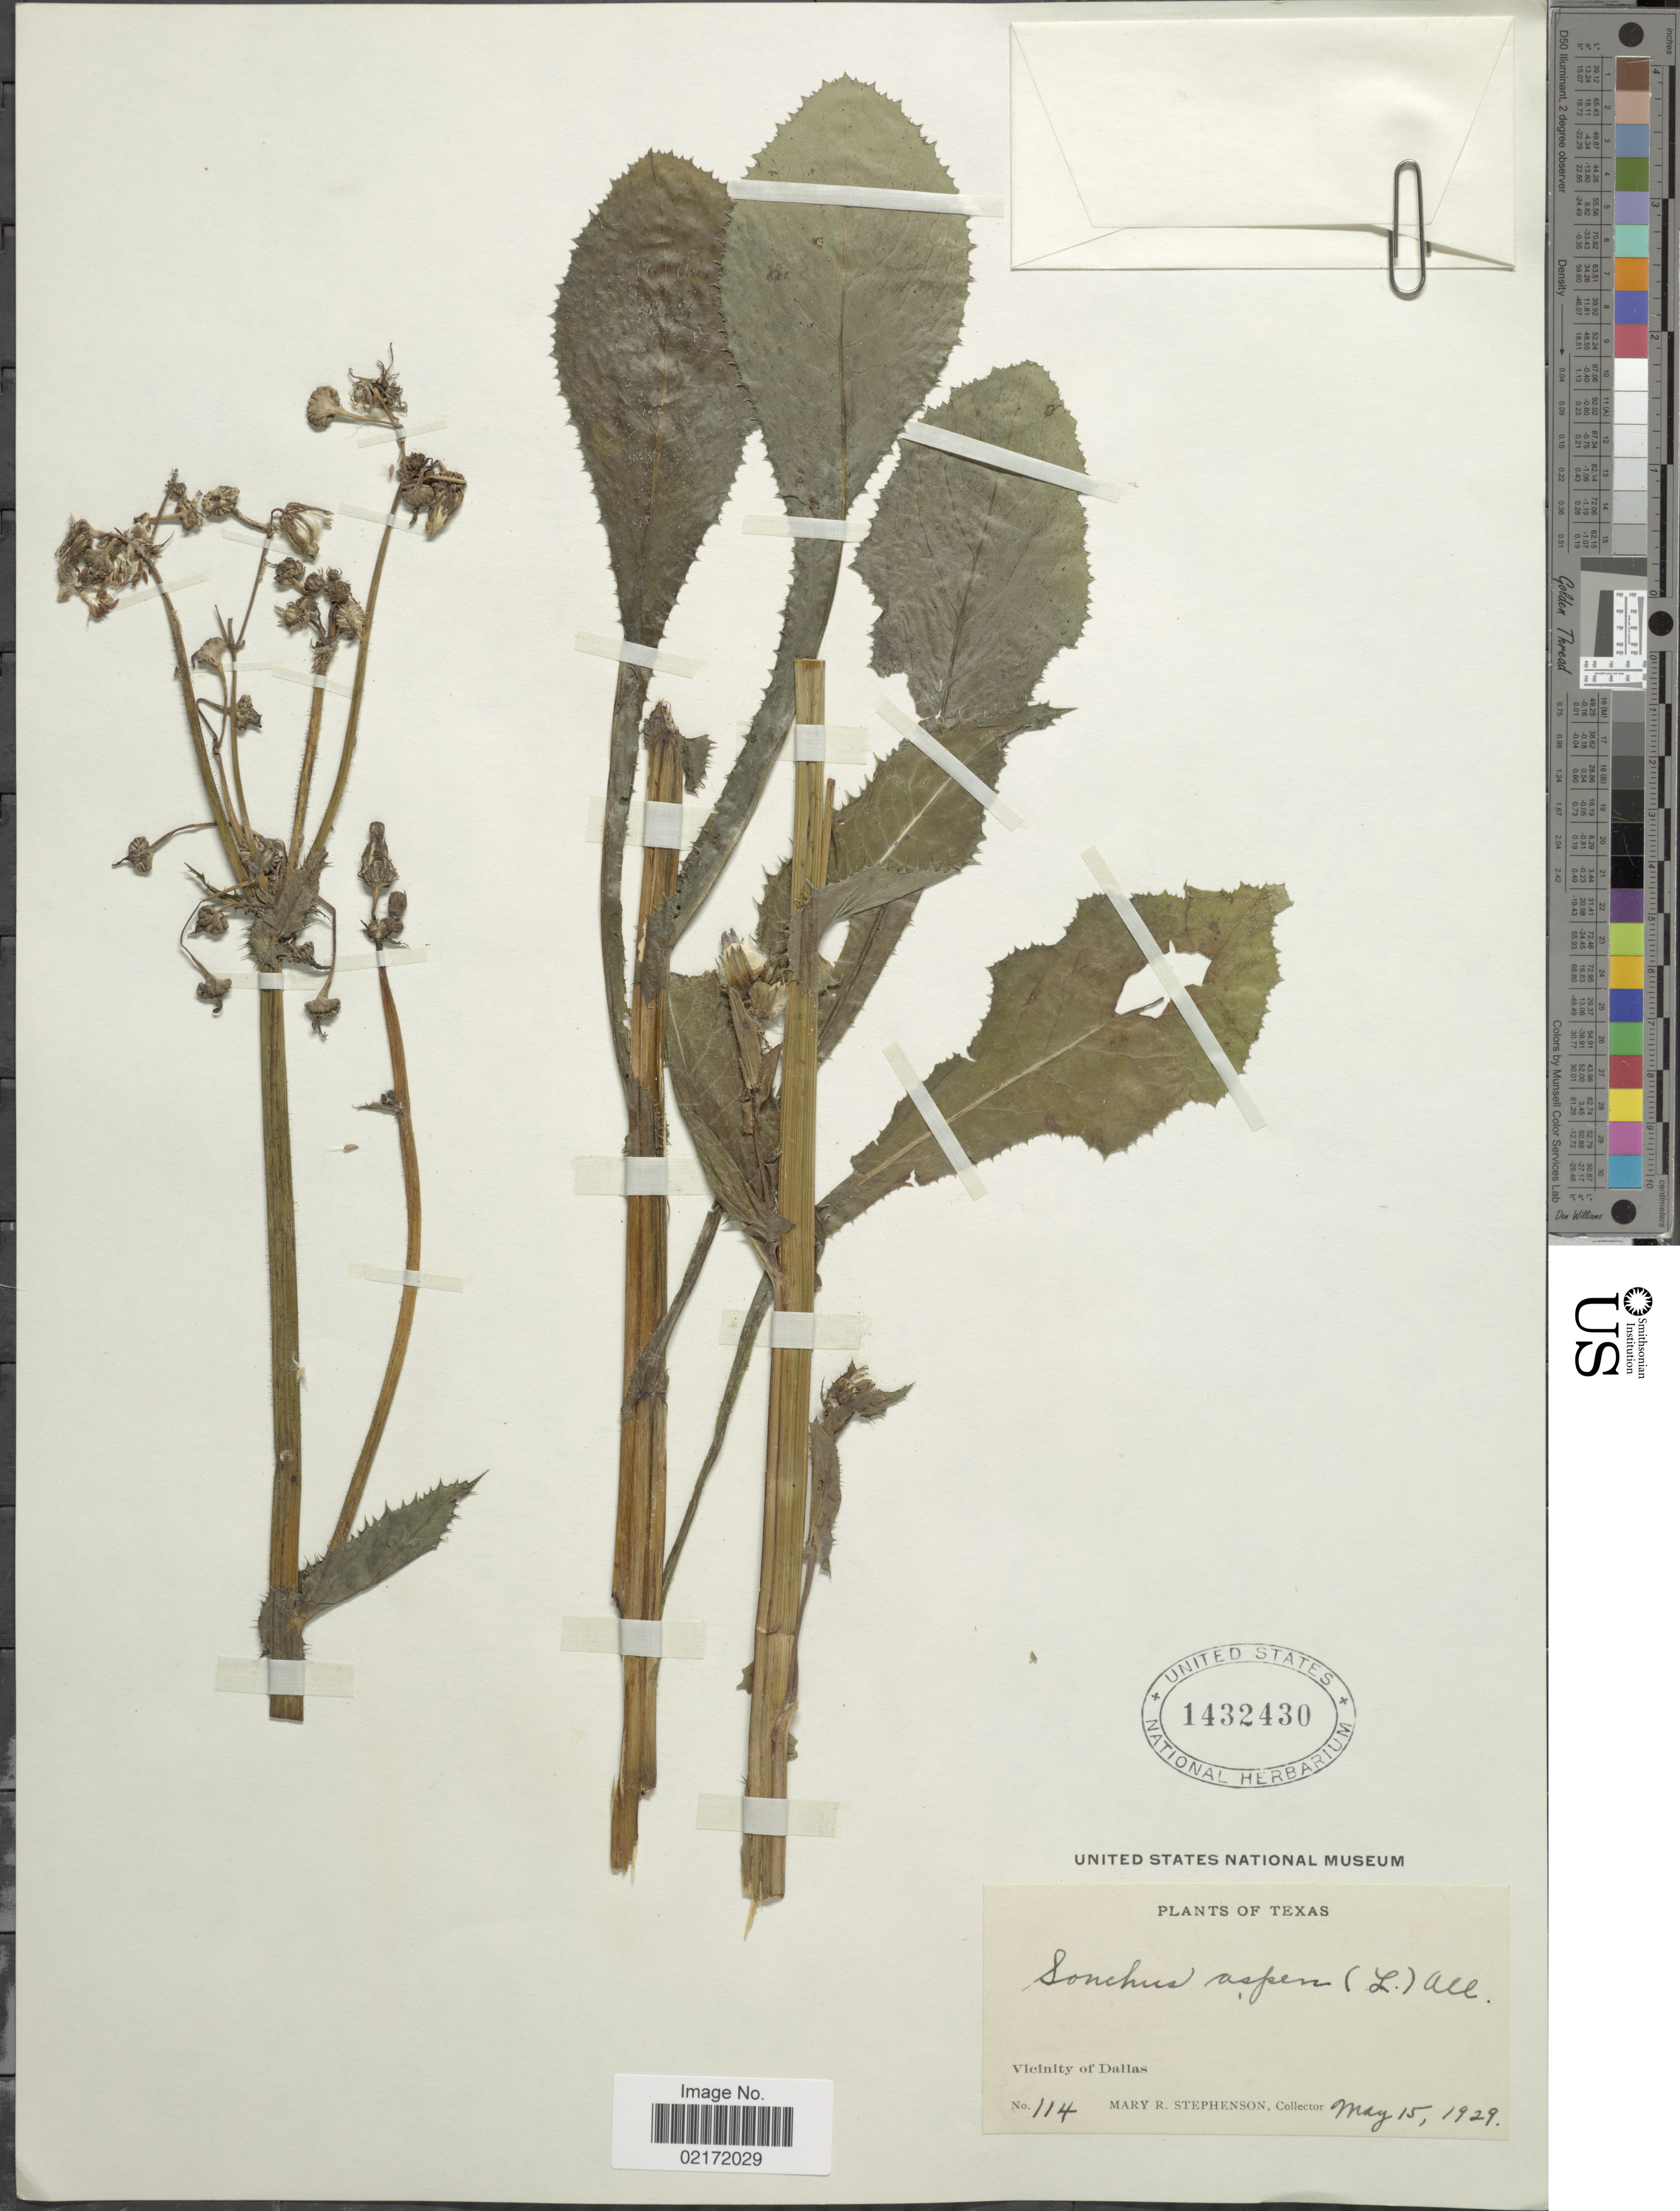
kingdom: Plantae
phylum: Tracheophyta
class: Magnoliopsida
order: Asterales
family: Asteraceae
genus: Sonchus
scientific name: Sonchus asper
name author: (L.) Hill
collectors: M. Stephenson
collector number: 114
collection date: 1929-05-15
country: United States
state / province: Texas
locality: Vicinity of Dallas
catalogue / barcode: US 1432430